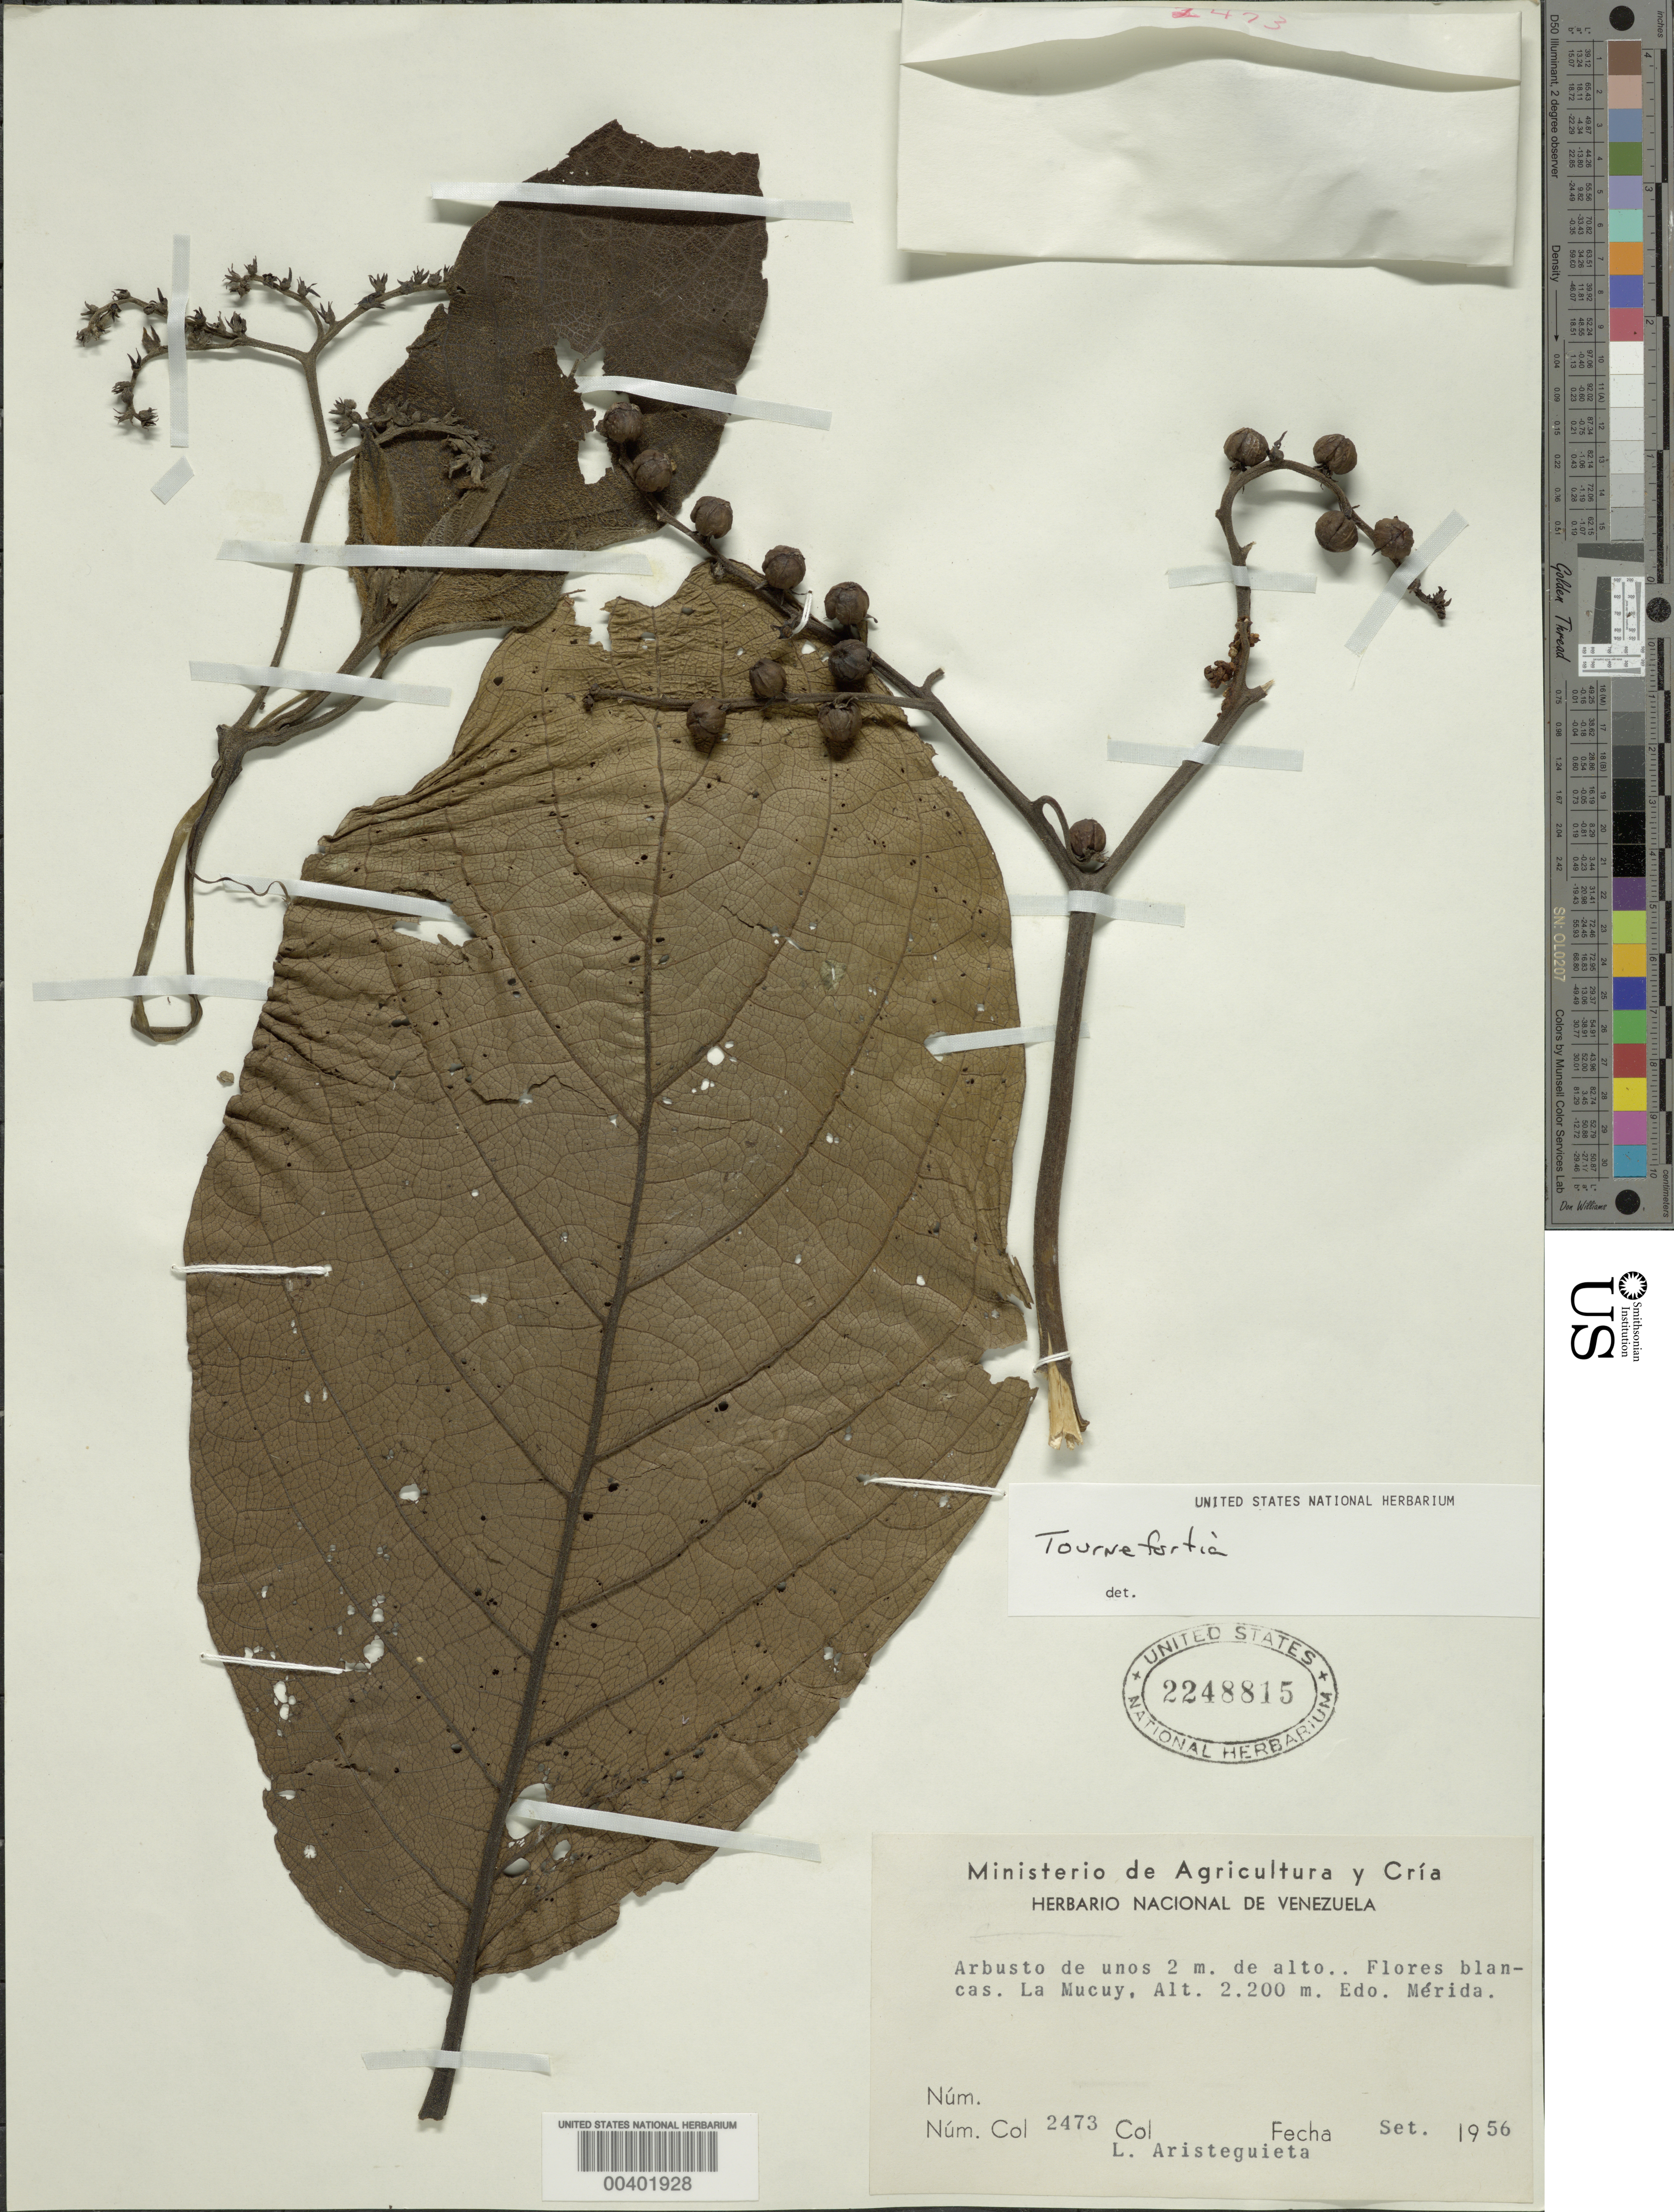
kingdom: Plantae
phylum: Tracheophyta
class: Magnoliopsida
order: Boraginales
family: Cordiaceae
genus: Cordia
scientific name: Cordia naidophila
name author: I.M. Johnst.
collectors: L. Aristeguieta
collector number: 2473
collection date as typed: Sep 1956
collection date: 1956-09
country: Venezuela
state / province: Mérida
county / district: Libertador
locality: La Mucuy Mucuy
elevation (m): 2200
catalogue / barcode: US 2248815